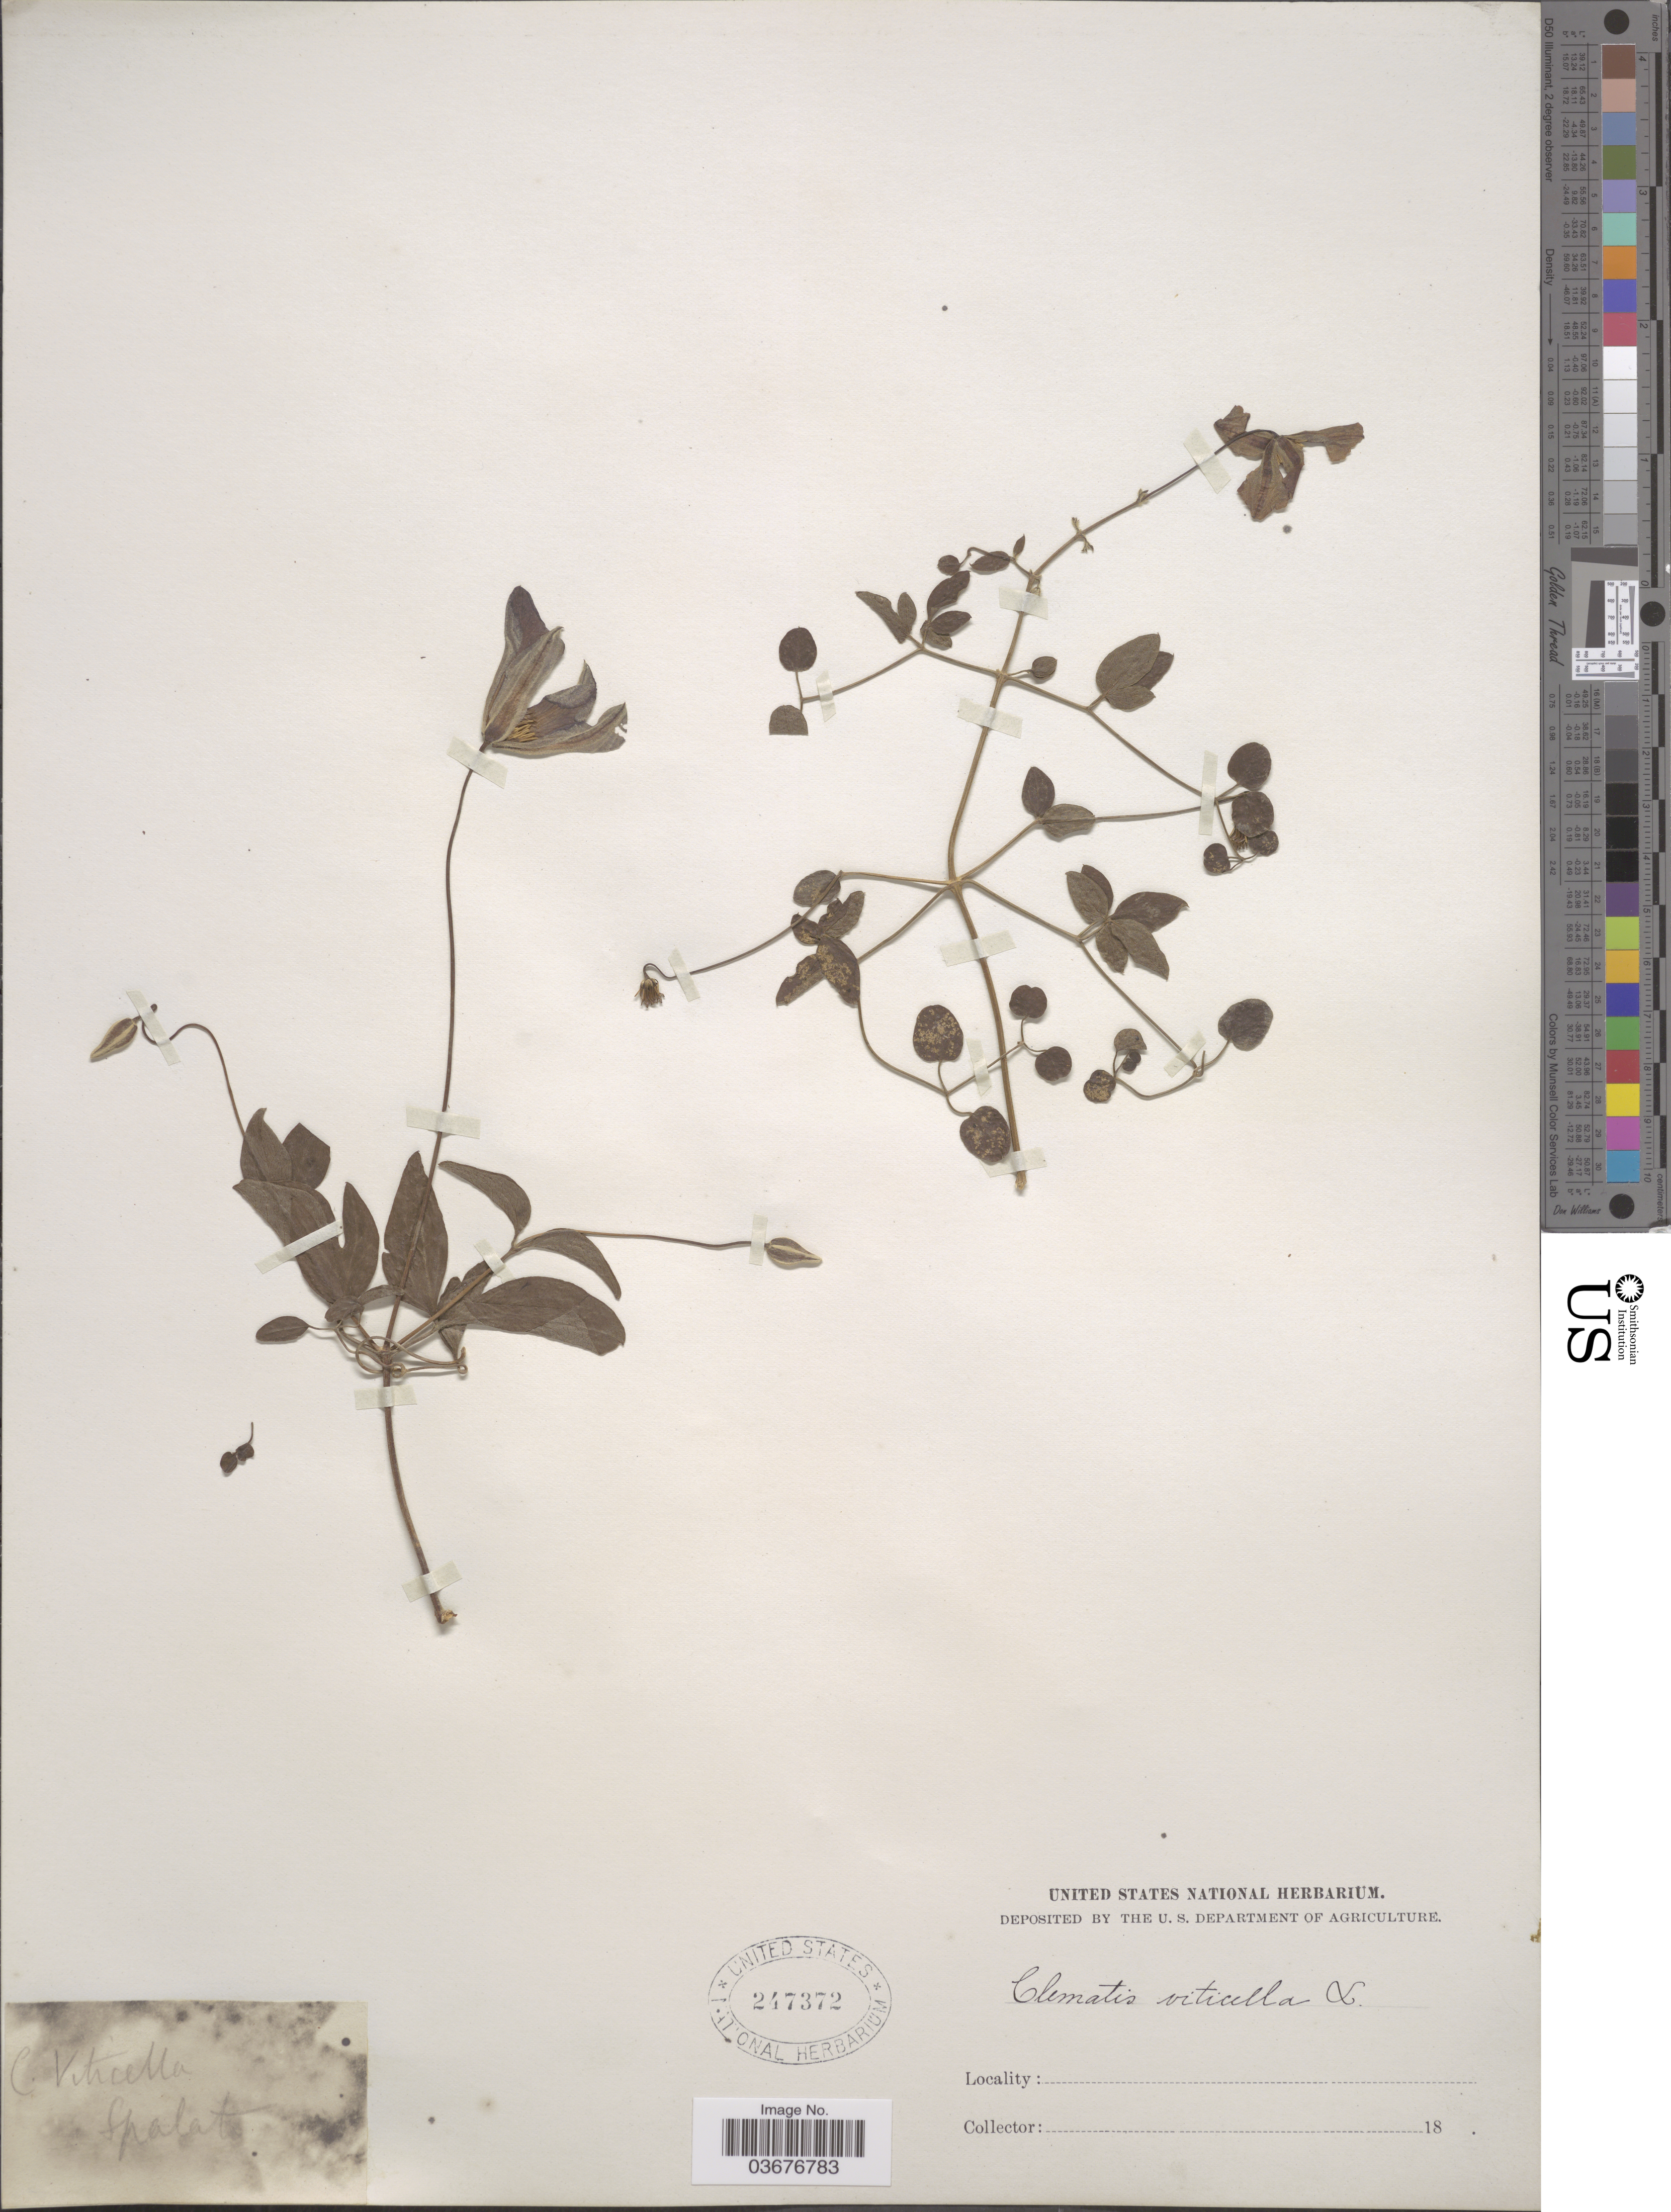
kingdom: Plantae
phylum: Tracheophyta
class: Magnoliopsida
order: Ranunculales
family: Ranunculaceae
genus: Clematis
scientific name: Clematis viticella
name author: L.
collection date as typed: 18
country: Croatia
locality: Spalat.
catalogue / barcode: US 247372